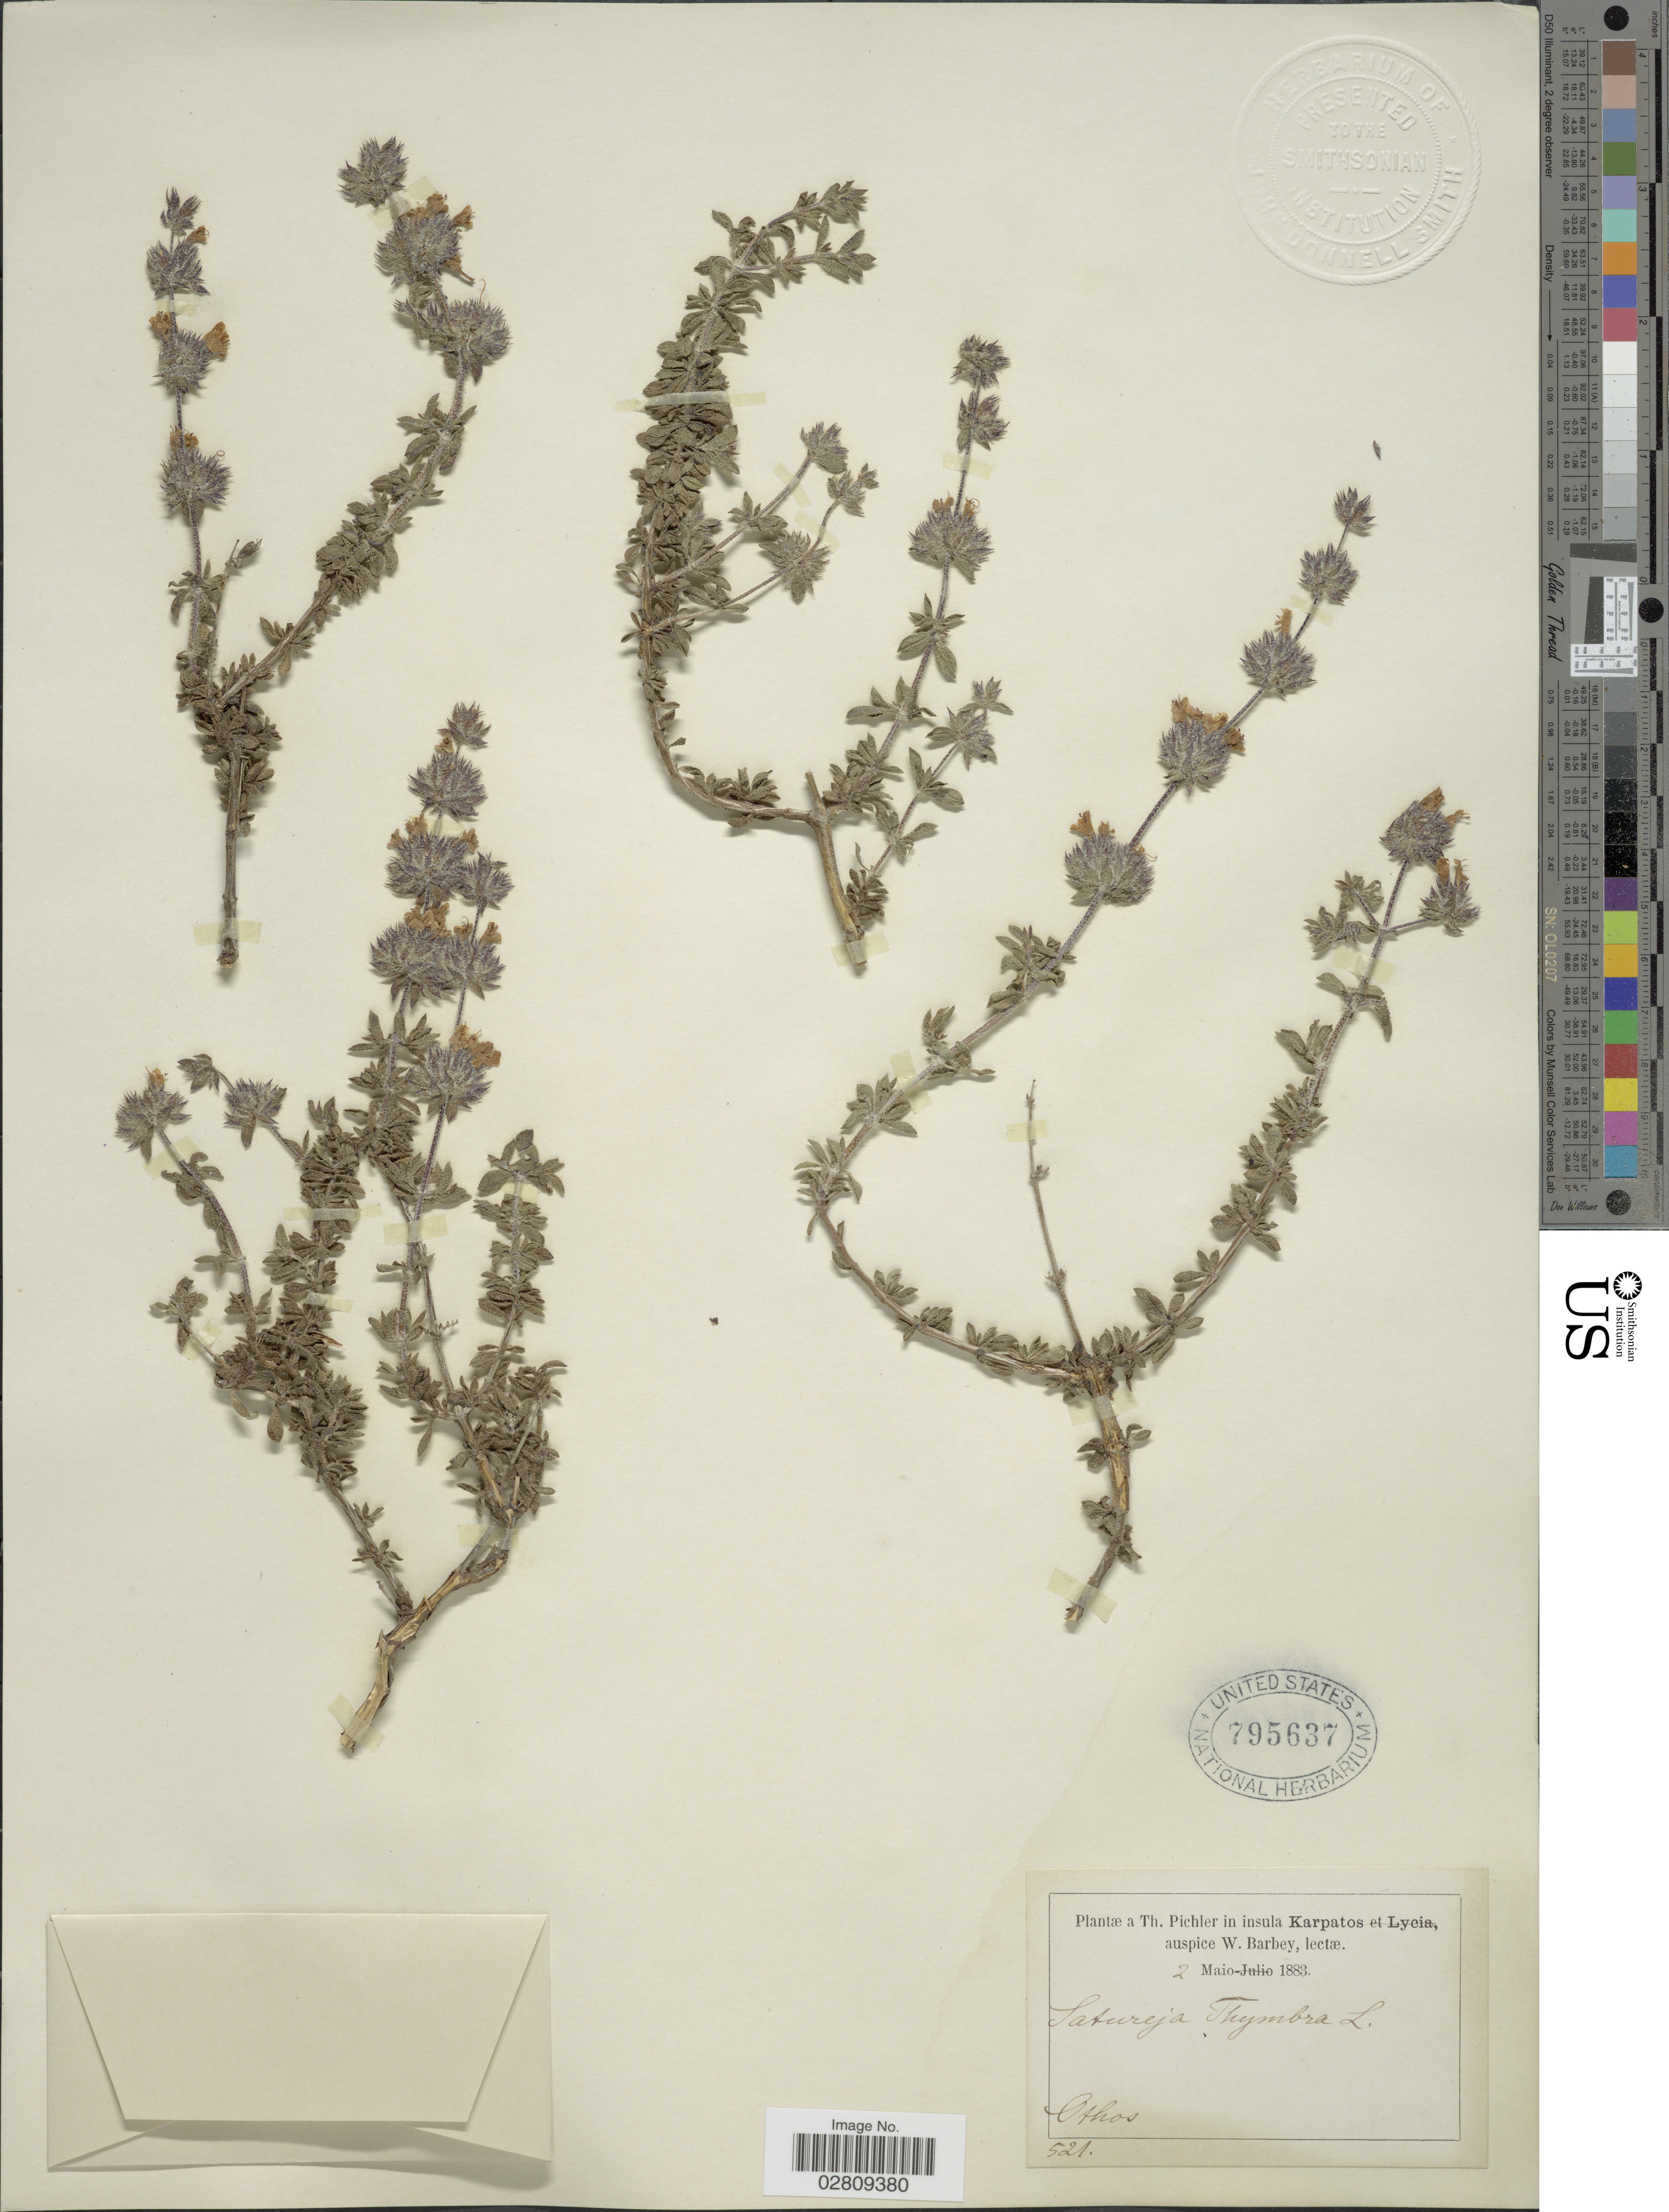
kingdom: Plantae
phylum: Tracheophyta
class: Magnoliopsida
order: Lamiales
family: Lamiaceae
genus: Satureja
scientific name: Satureja thymbra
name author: L.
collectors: T. Pichler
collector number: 521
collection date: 1883-05-02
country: Greece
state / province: South Aegean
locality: In insula Karpatos. Othos.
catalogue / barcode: US 795637